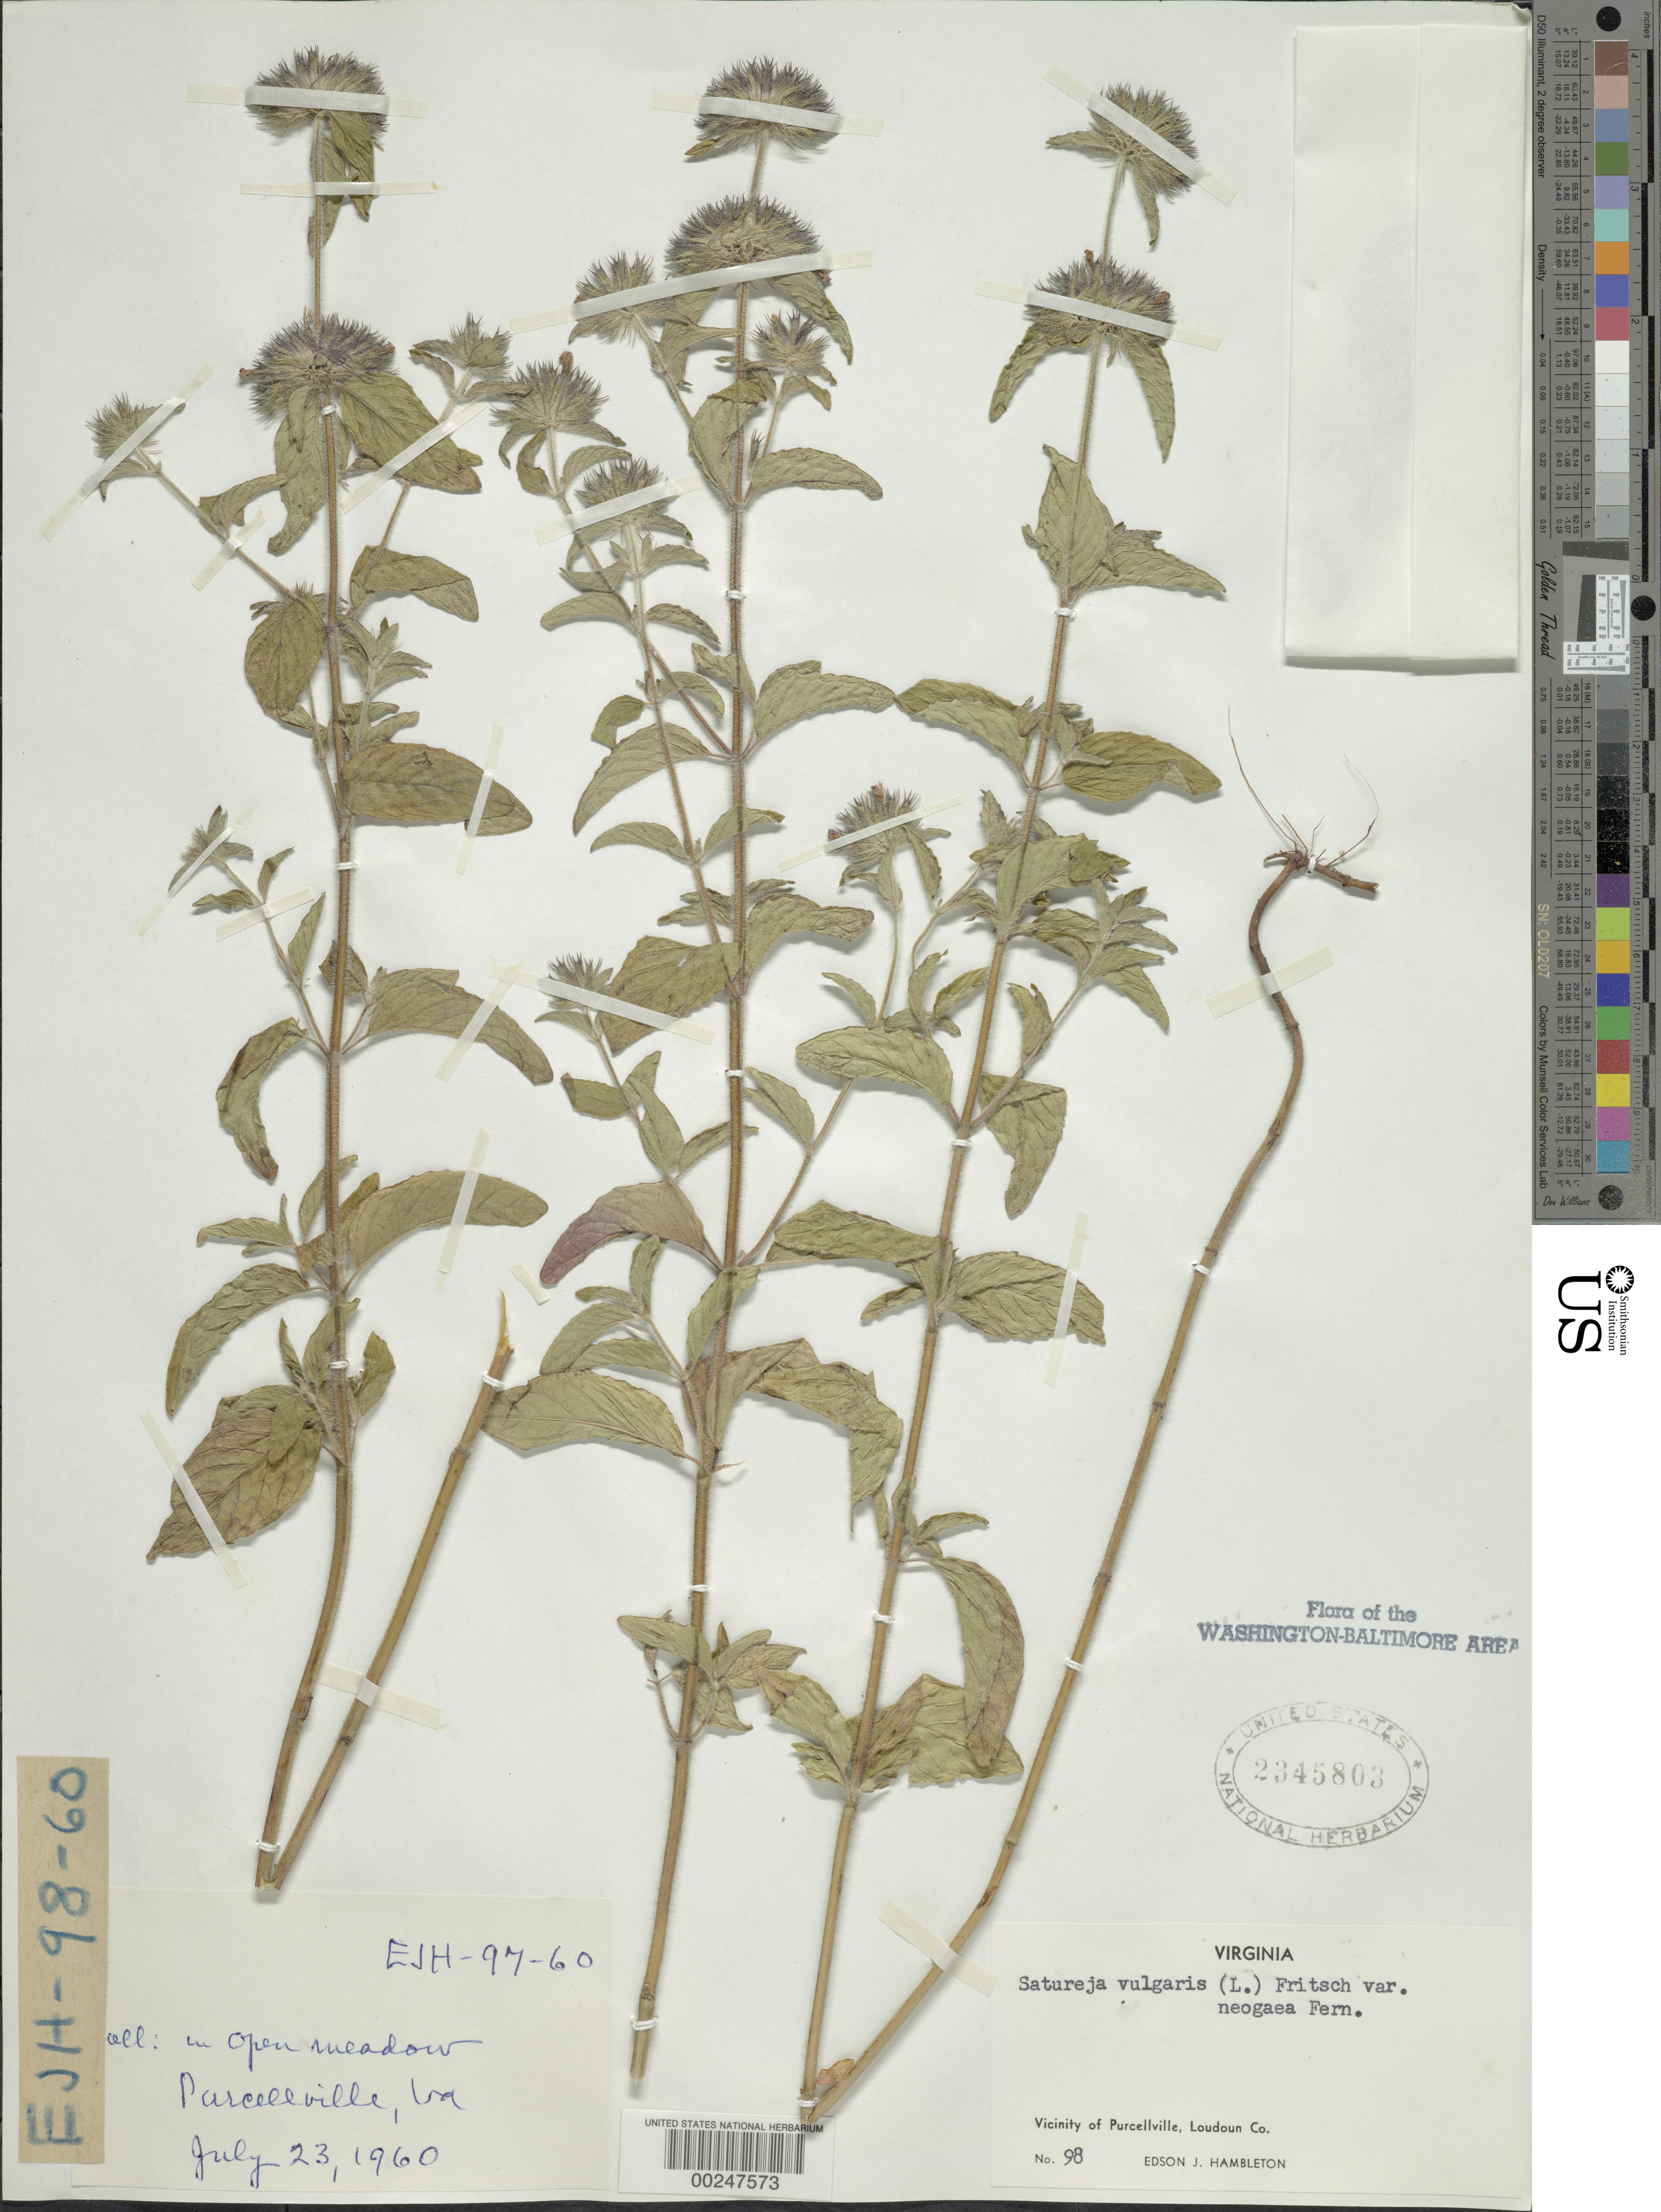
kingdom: Plantae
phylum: Tracheophyta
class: Magnoliopsida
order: Lamiales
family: Lamiaceae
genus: Clinopodium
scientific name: Clinopodium vulgare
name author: L.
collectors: E. Hambleton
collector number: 98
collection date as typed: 23 Jul 1960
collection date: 1960-07-23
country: United States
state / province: Virginia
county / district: Loudoun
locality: Purcellville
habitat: Open meadow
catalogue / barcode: US 2345803